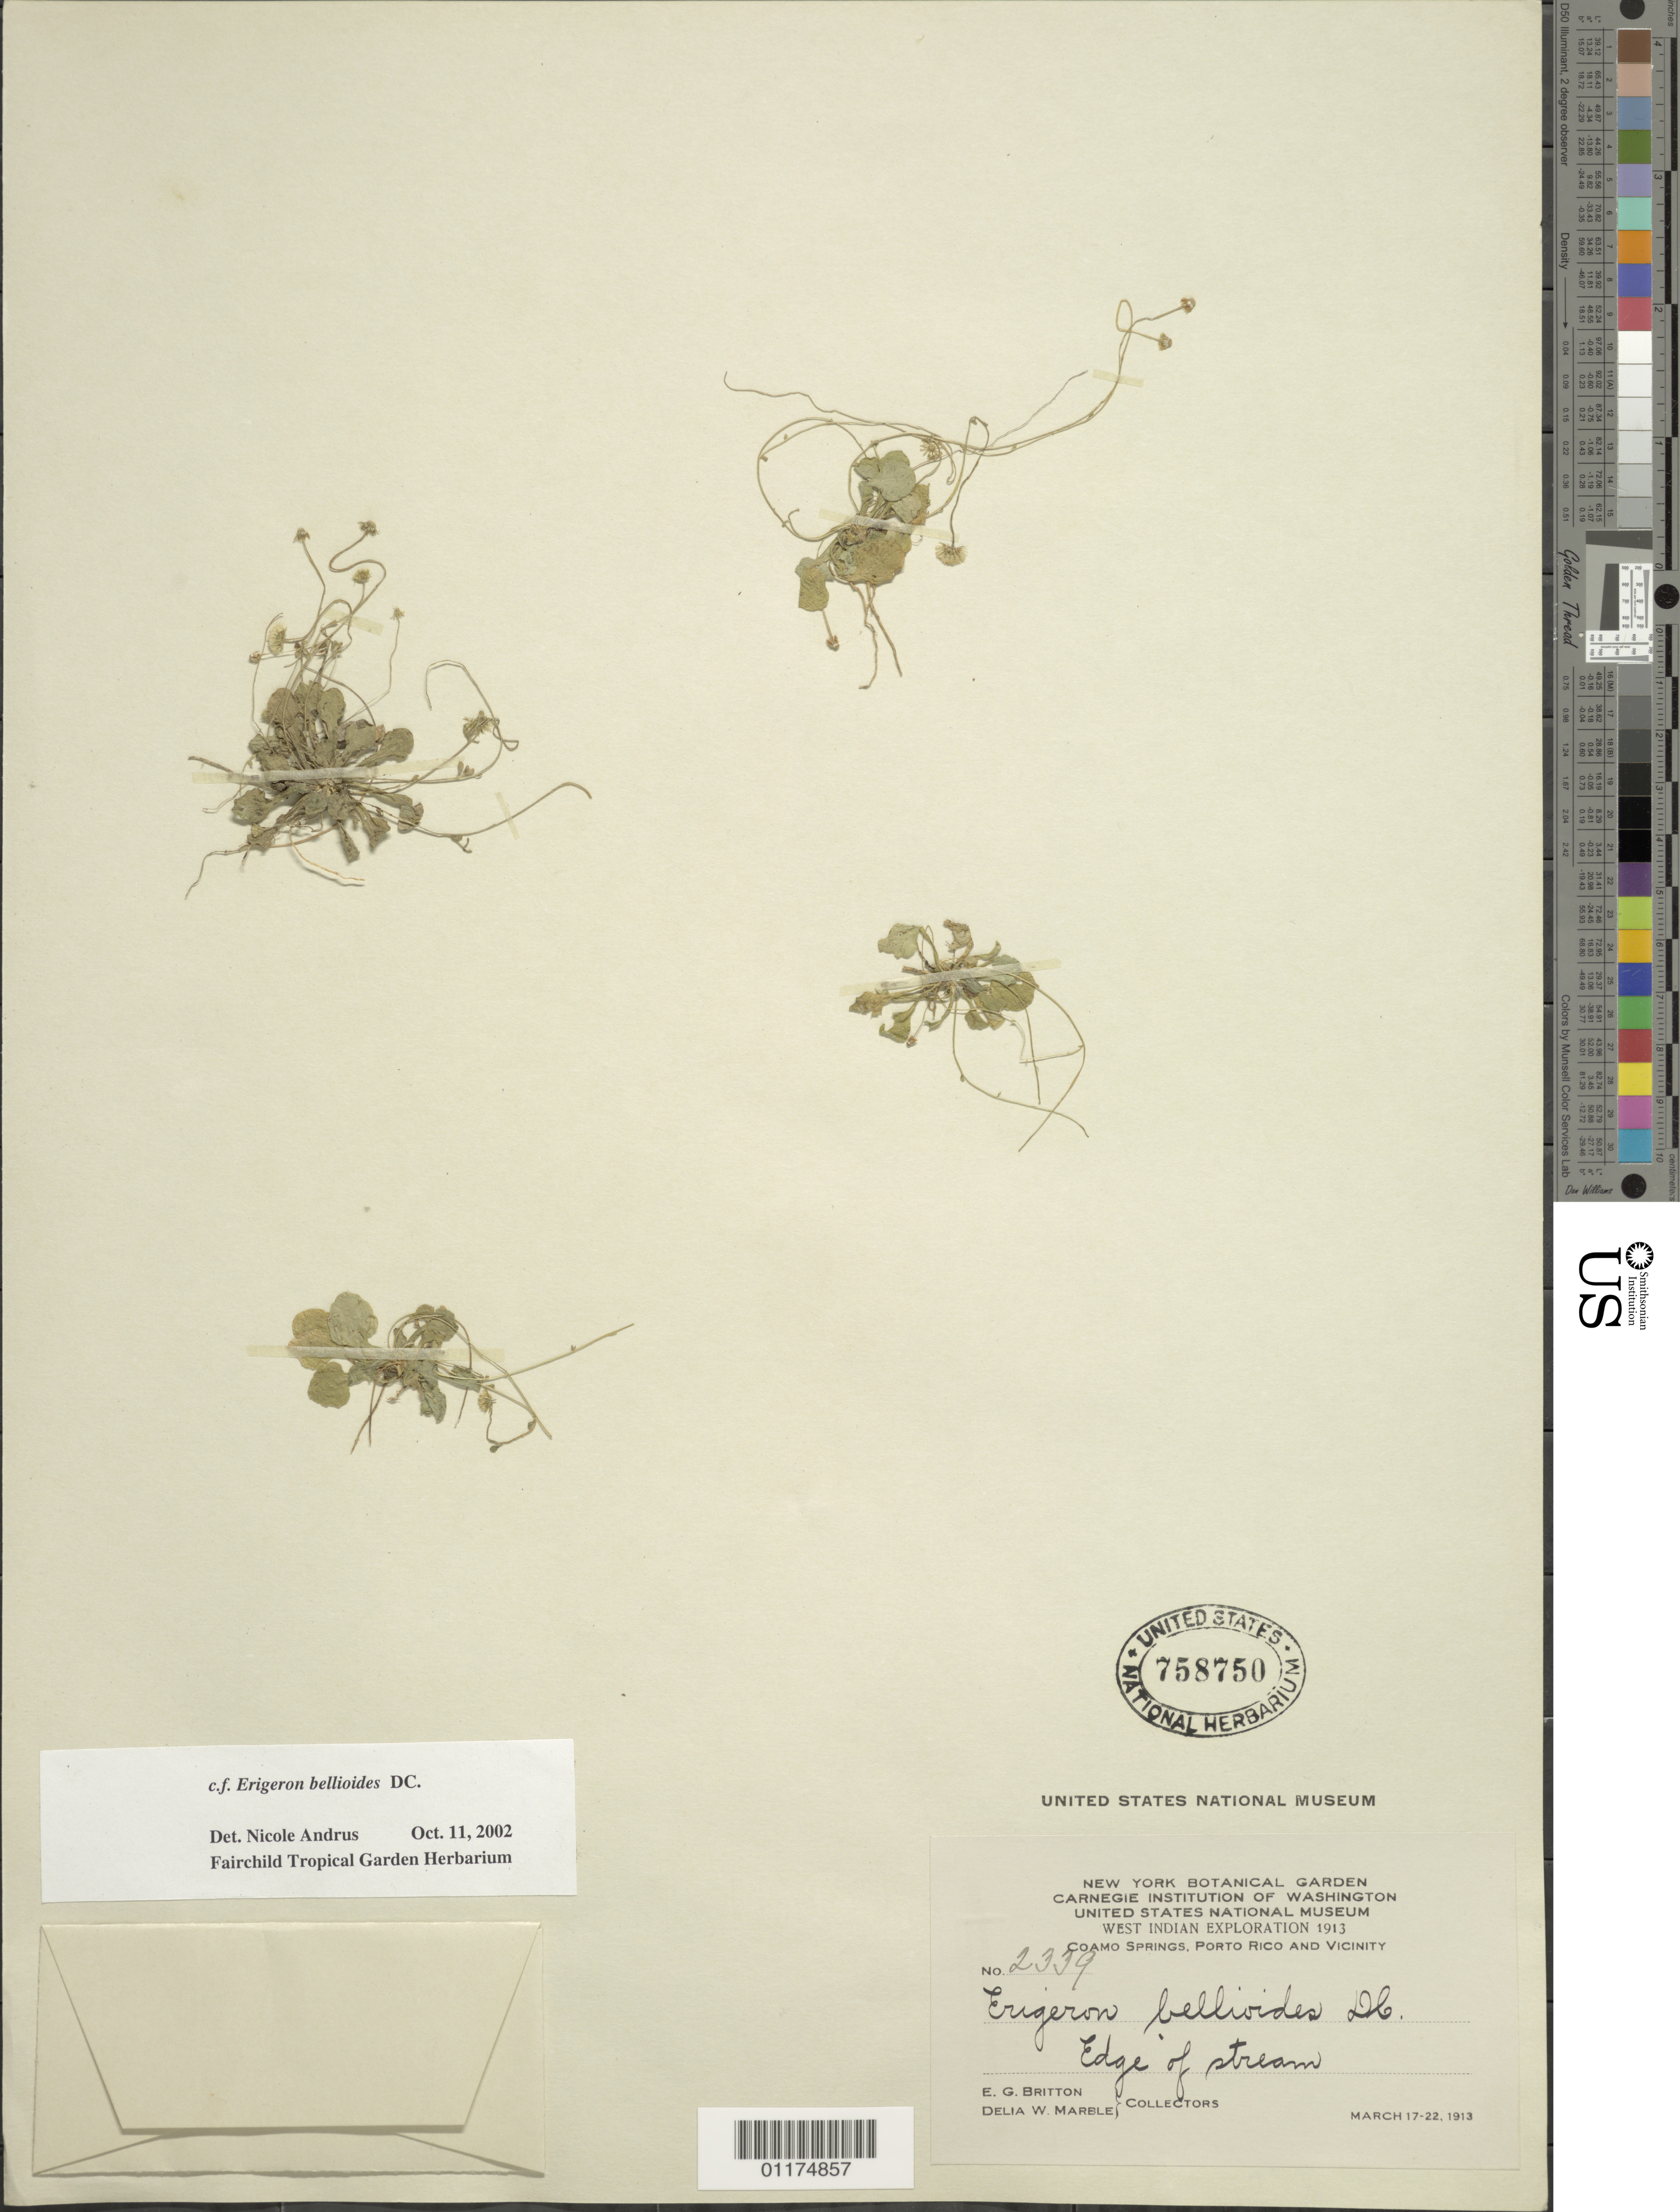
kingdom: Plantae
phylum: Tracheophyta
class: Magnoliopsida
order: Asterales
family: Asteraceae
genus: Erigeron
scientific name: Erigeron bellioides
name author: DC.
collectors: E. G. Britton & D. W. Marble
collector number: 2339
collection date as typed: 17 Mar 1913 to 21 Mar 1913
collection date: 1913-03-17/1913-03-21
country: Puerto Rico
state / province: Coamo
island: Puerto Rico I.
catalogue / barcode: US 758750